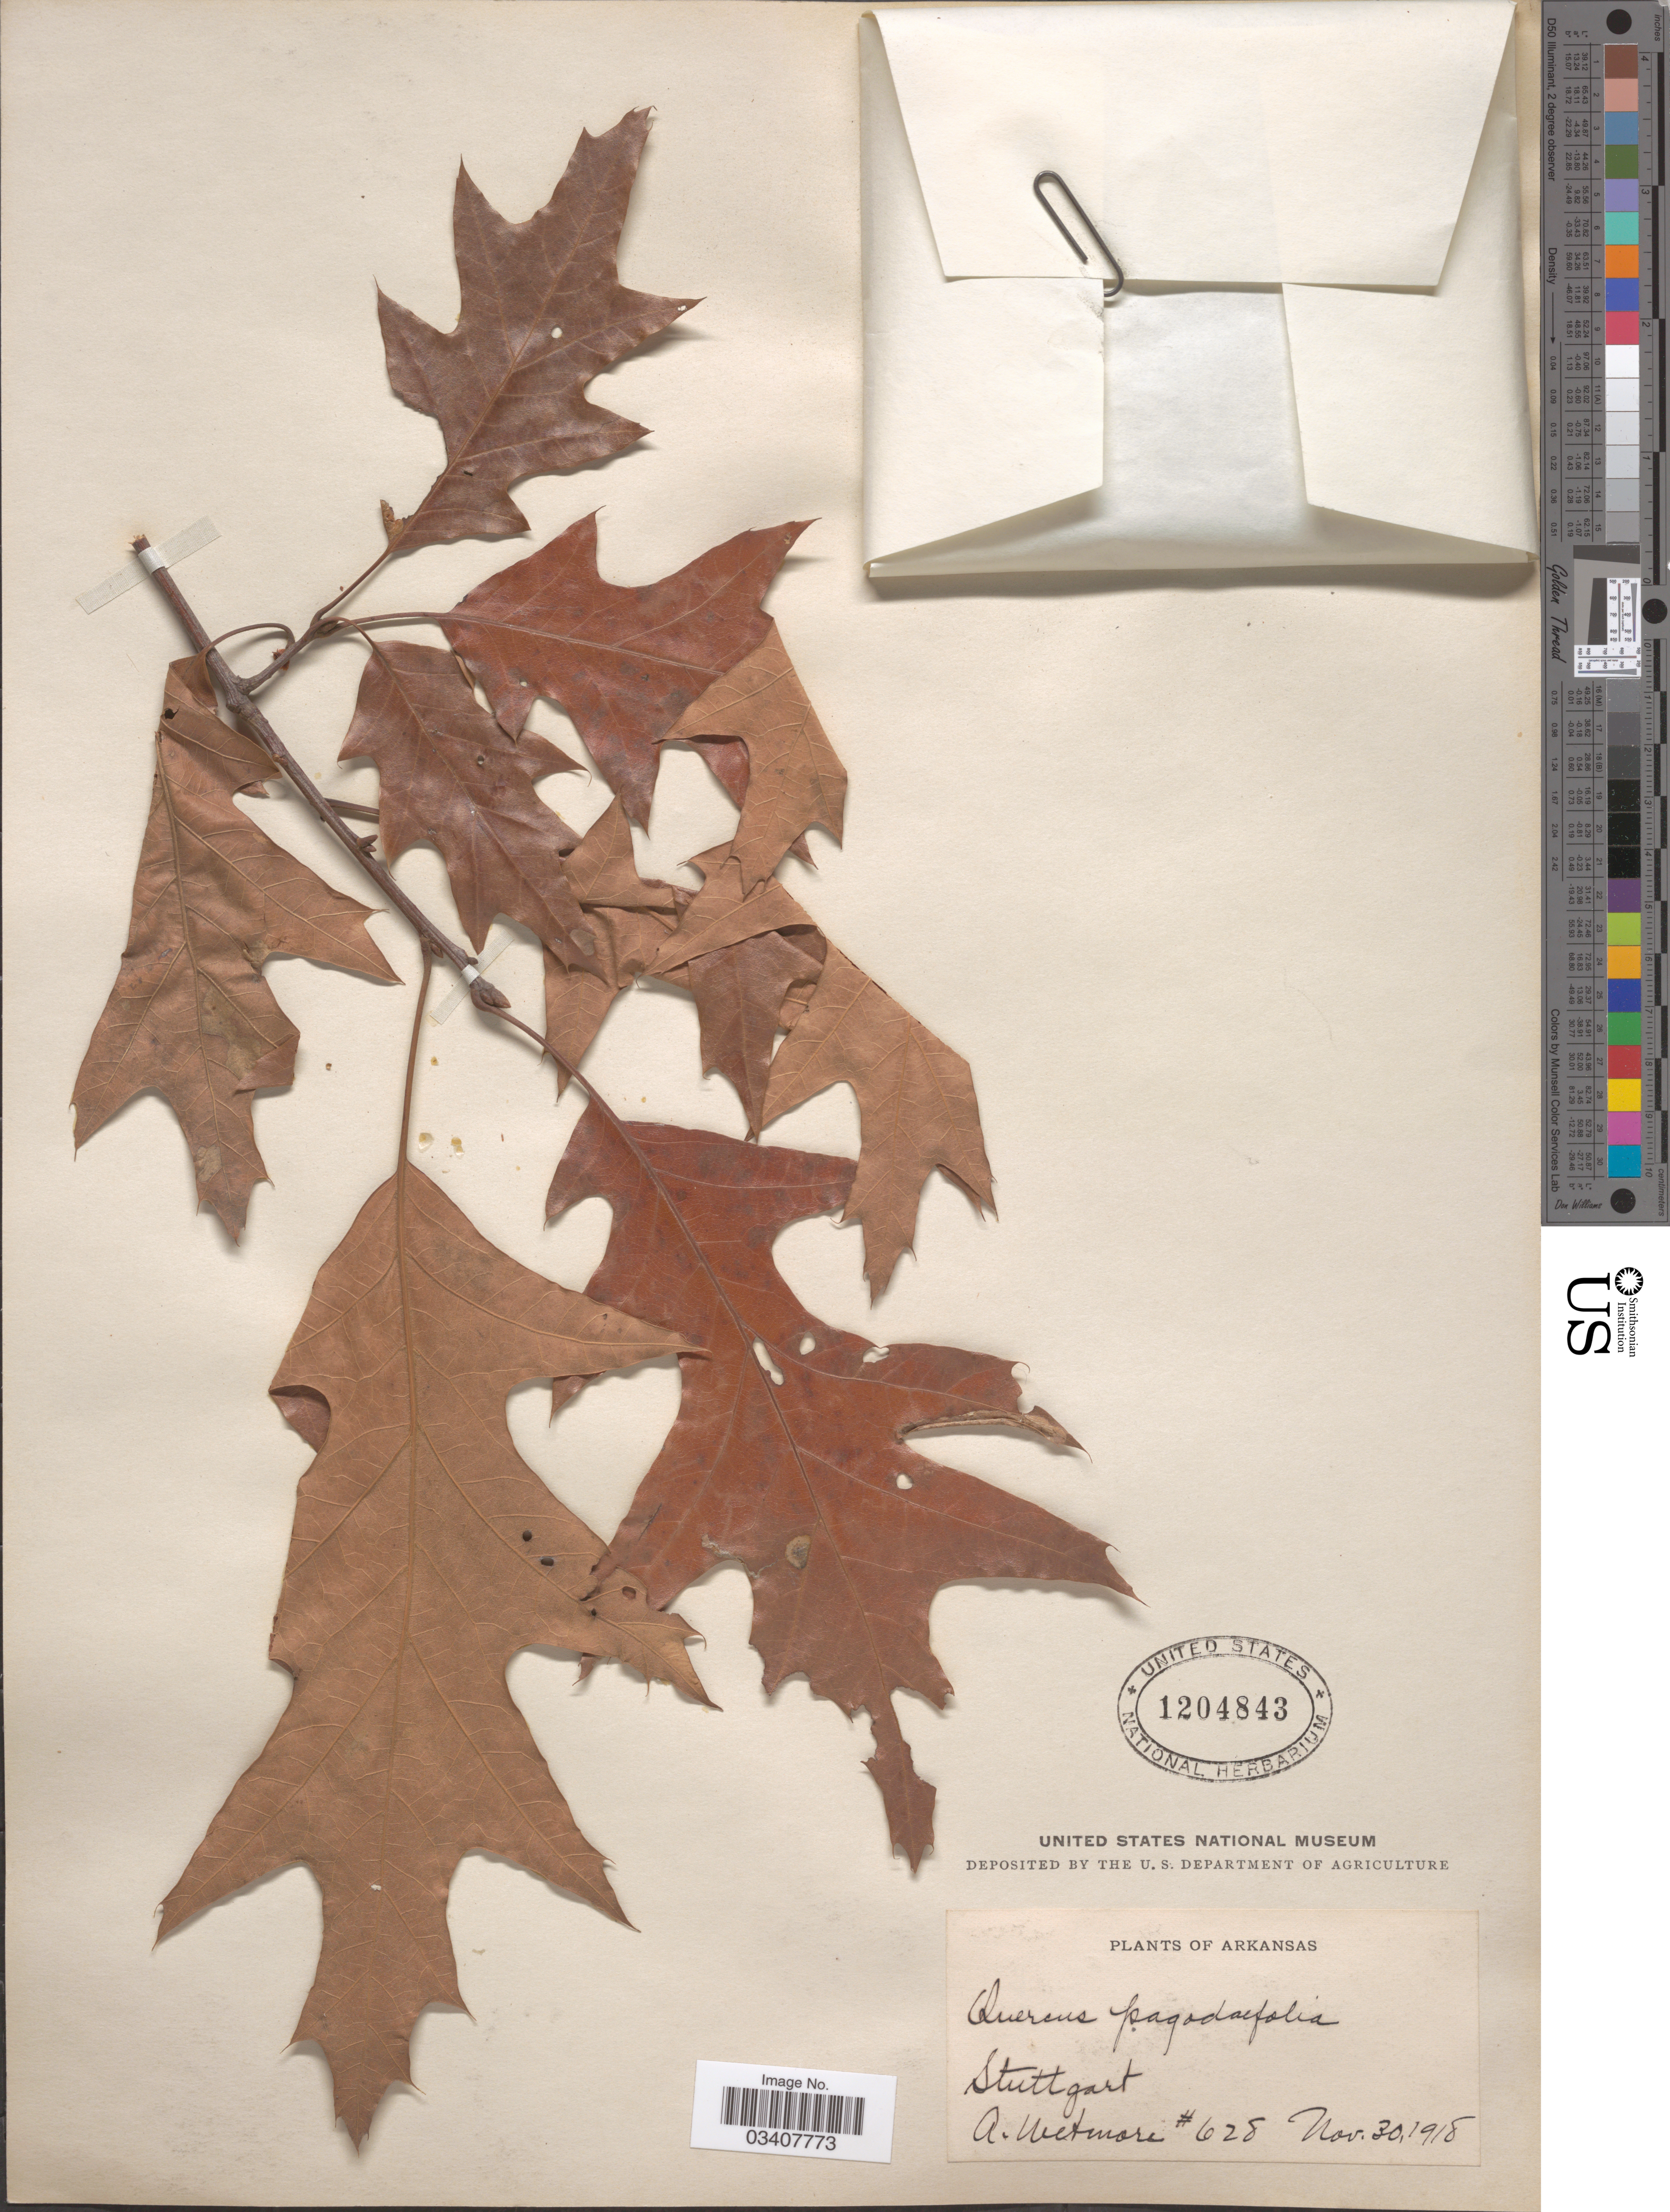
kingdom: Plantae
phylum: Tracheophyta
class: Magnoliopsida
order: Fagales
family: Fagaceae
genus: Quercus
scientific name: Quercus pagodifolia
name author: (Elliott) Ashe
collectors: A. Wetmore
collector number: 628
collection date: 1918-11-30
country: United States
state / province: Arkansas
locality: Stuttgart.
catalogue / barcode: US 1204843